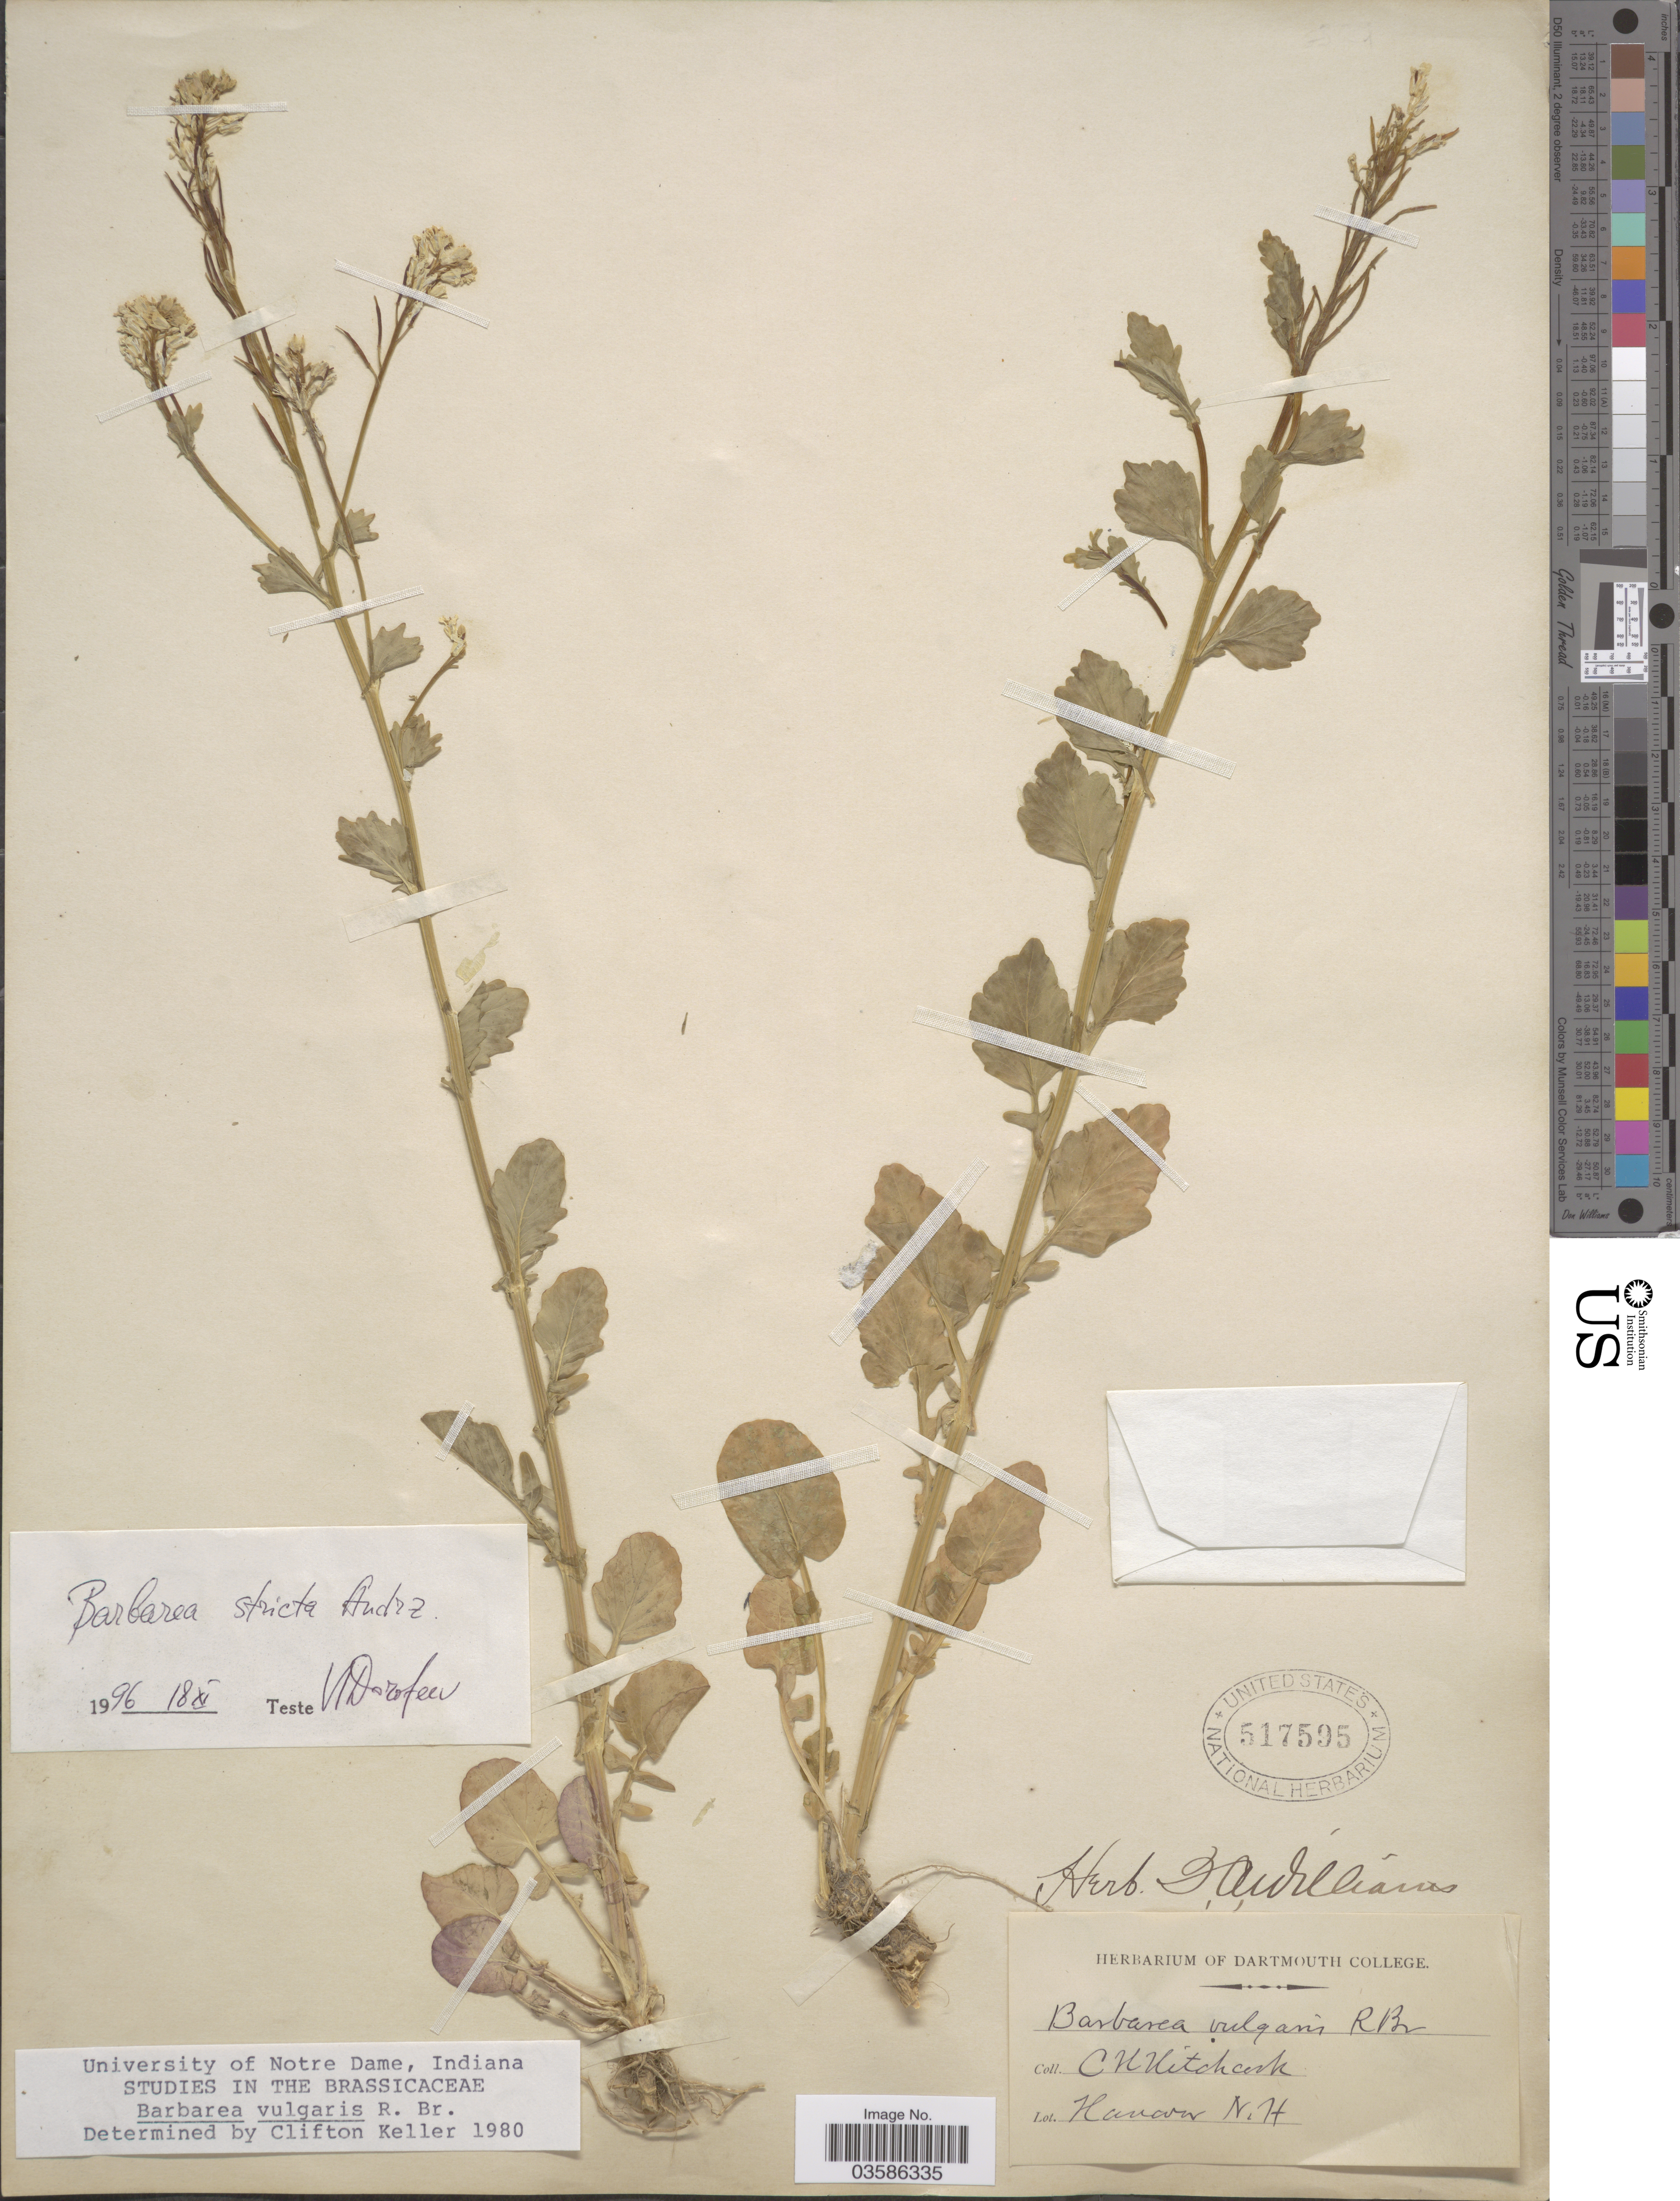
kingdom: Plantae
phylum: Tracheophyta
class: Magnoliopsida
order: Brassicales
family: Brassicaceae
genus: Barbarea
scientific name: Barbarea stricta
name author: Andrz.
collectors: C. Hitchcock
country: United States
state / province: New Hampshire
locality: Hanover.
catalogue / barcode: US 517595